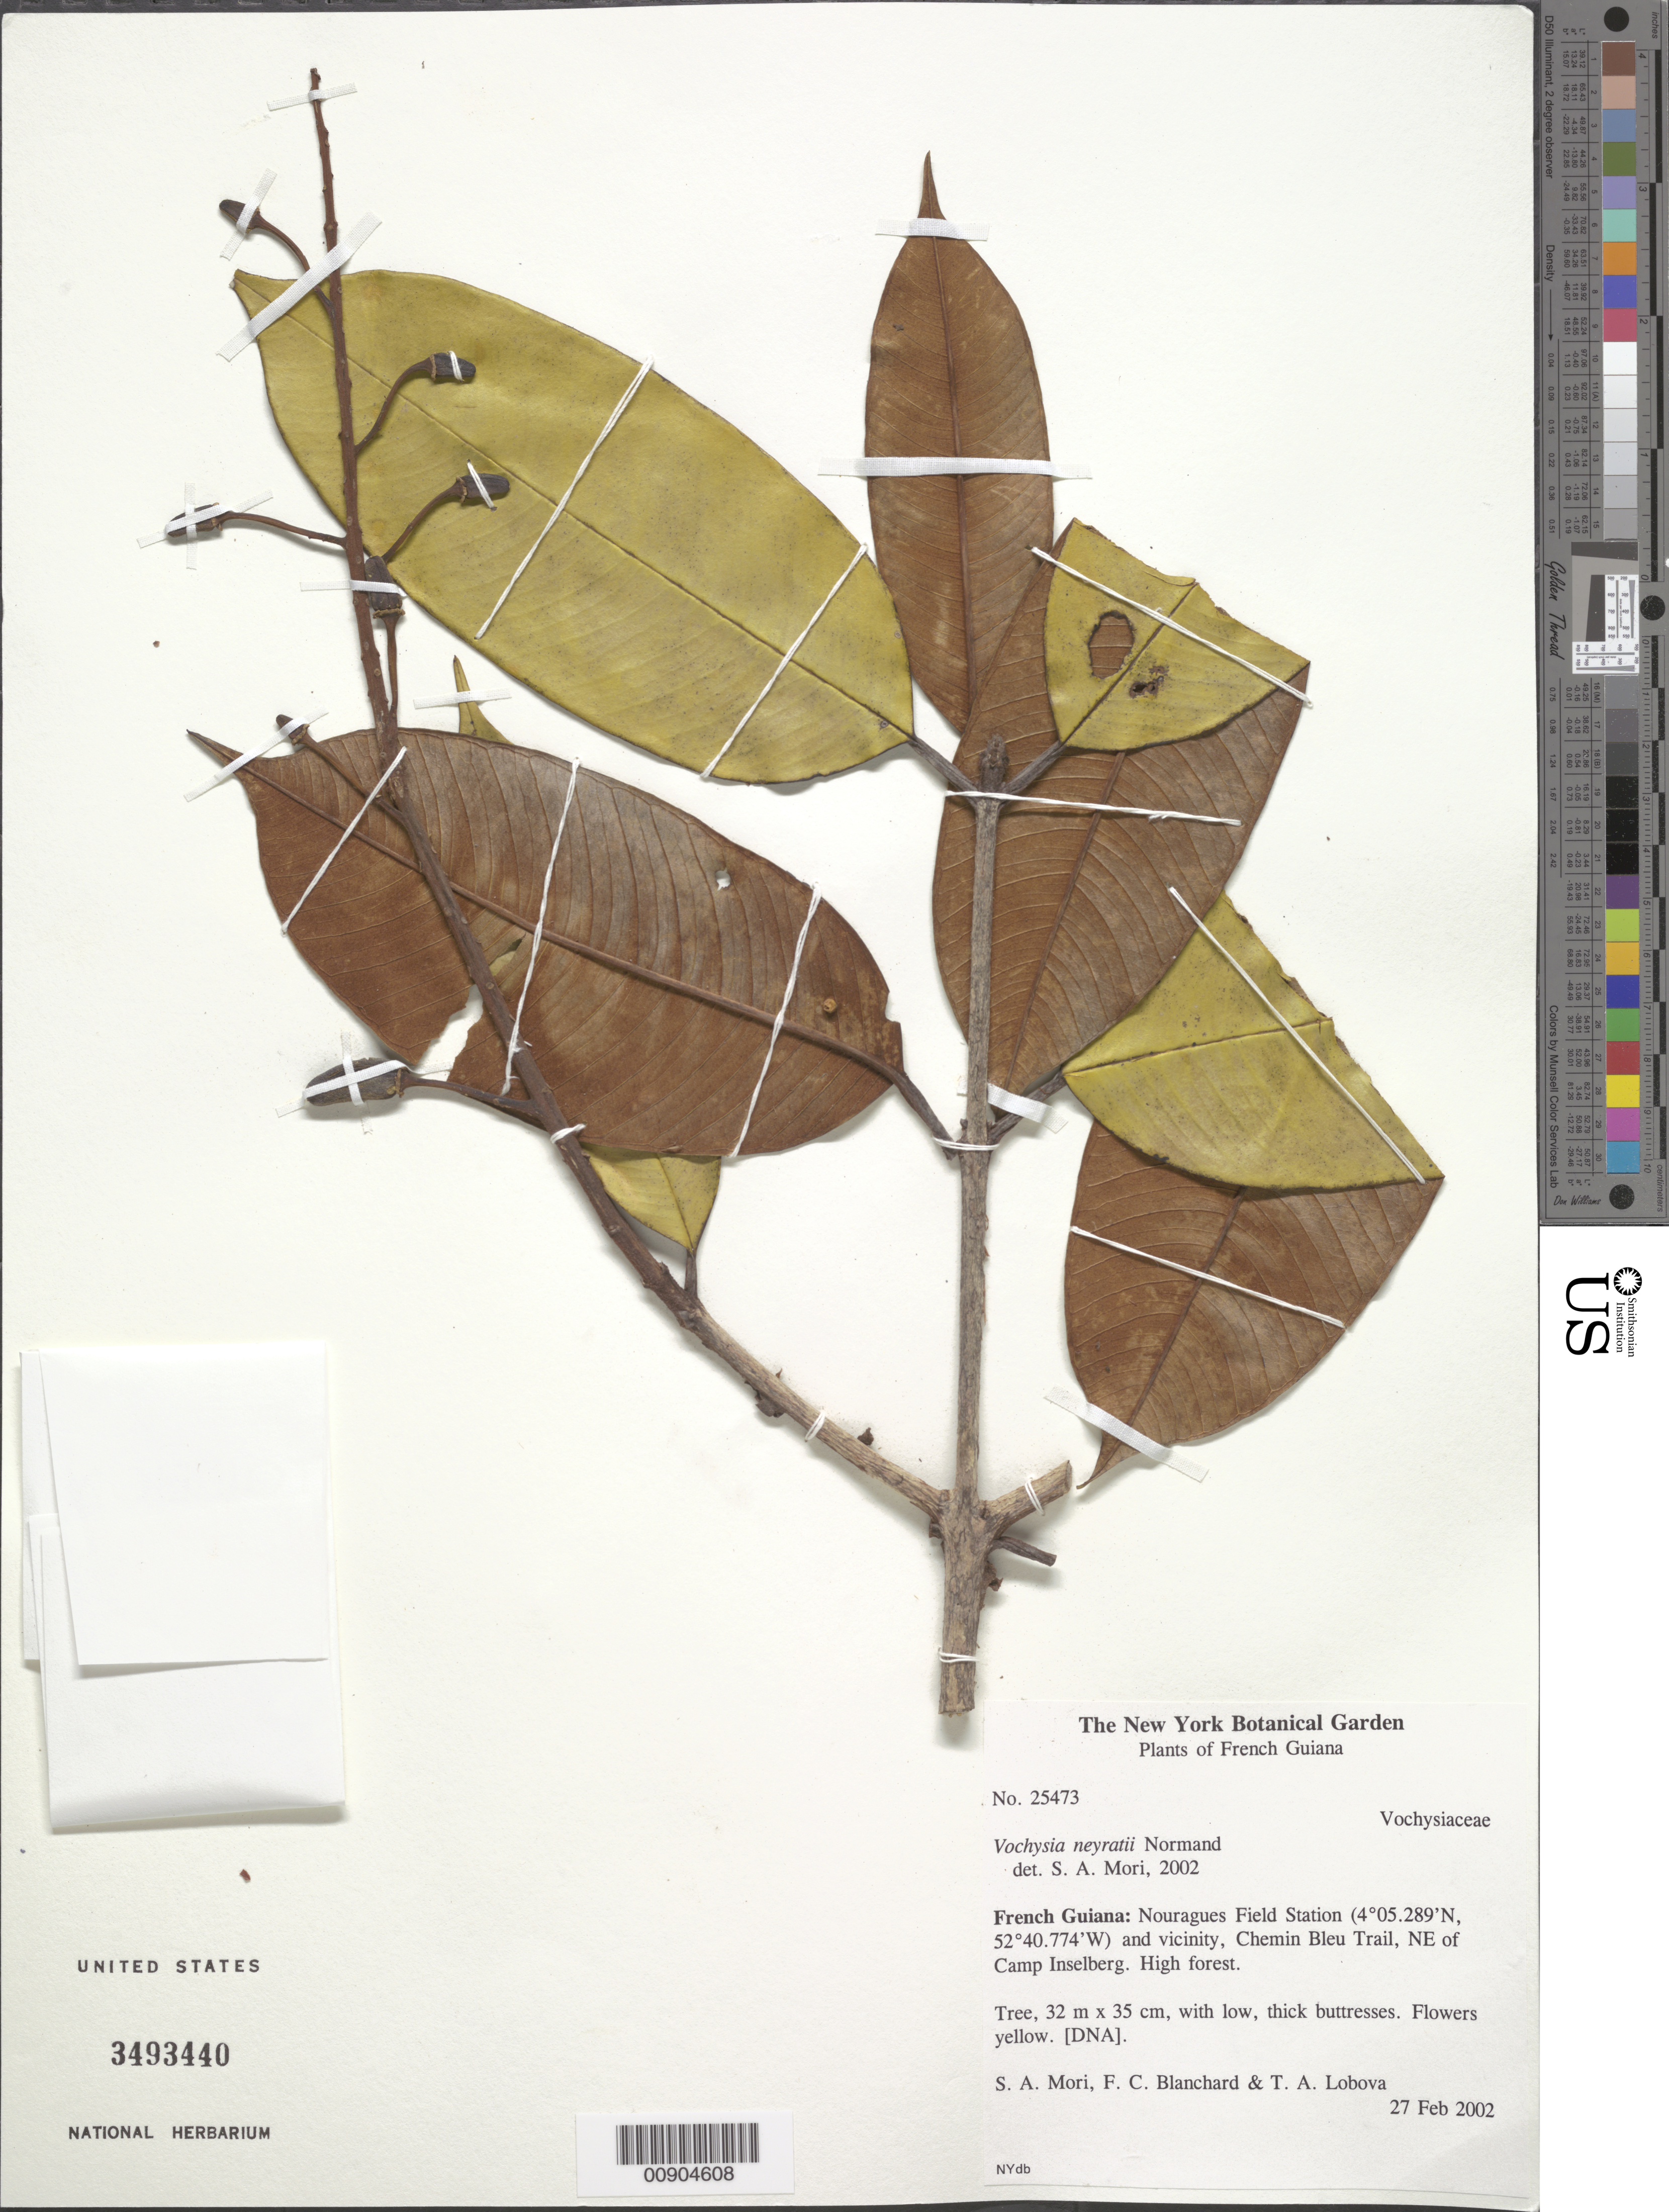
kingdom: Plantae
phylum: Tracheophyta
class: Magnoliopsida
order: Myrtales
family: Vochysiaceae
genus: Vochysia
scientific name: Vochysia neyratii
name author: Normand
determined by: Mori, Scott A.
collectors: S. Mori, F. Blanchard & T. Lobova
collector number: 25473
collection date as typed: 27-Feb-02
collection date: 2002-02-27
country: French Guiana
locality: Nouragues Field Station, Chemin Bleu Trail, NE of Camp Inselberg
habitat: High forest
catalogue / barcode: US 3493440